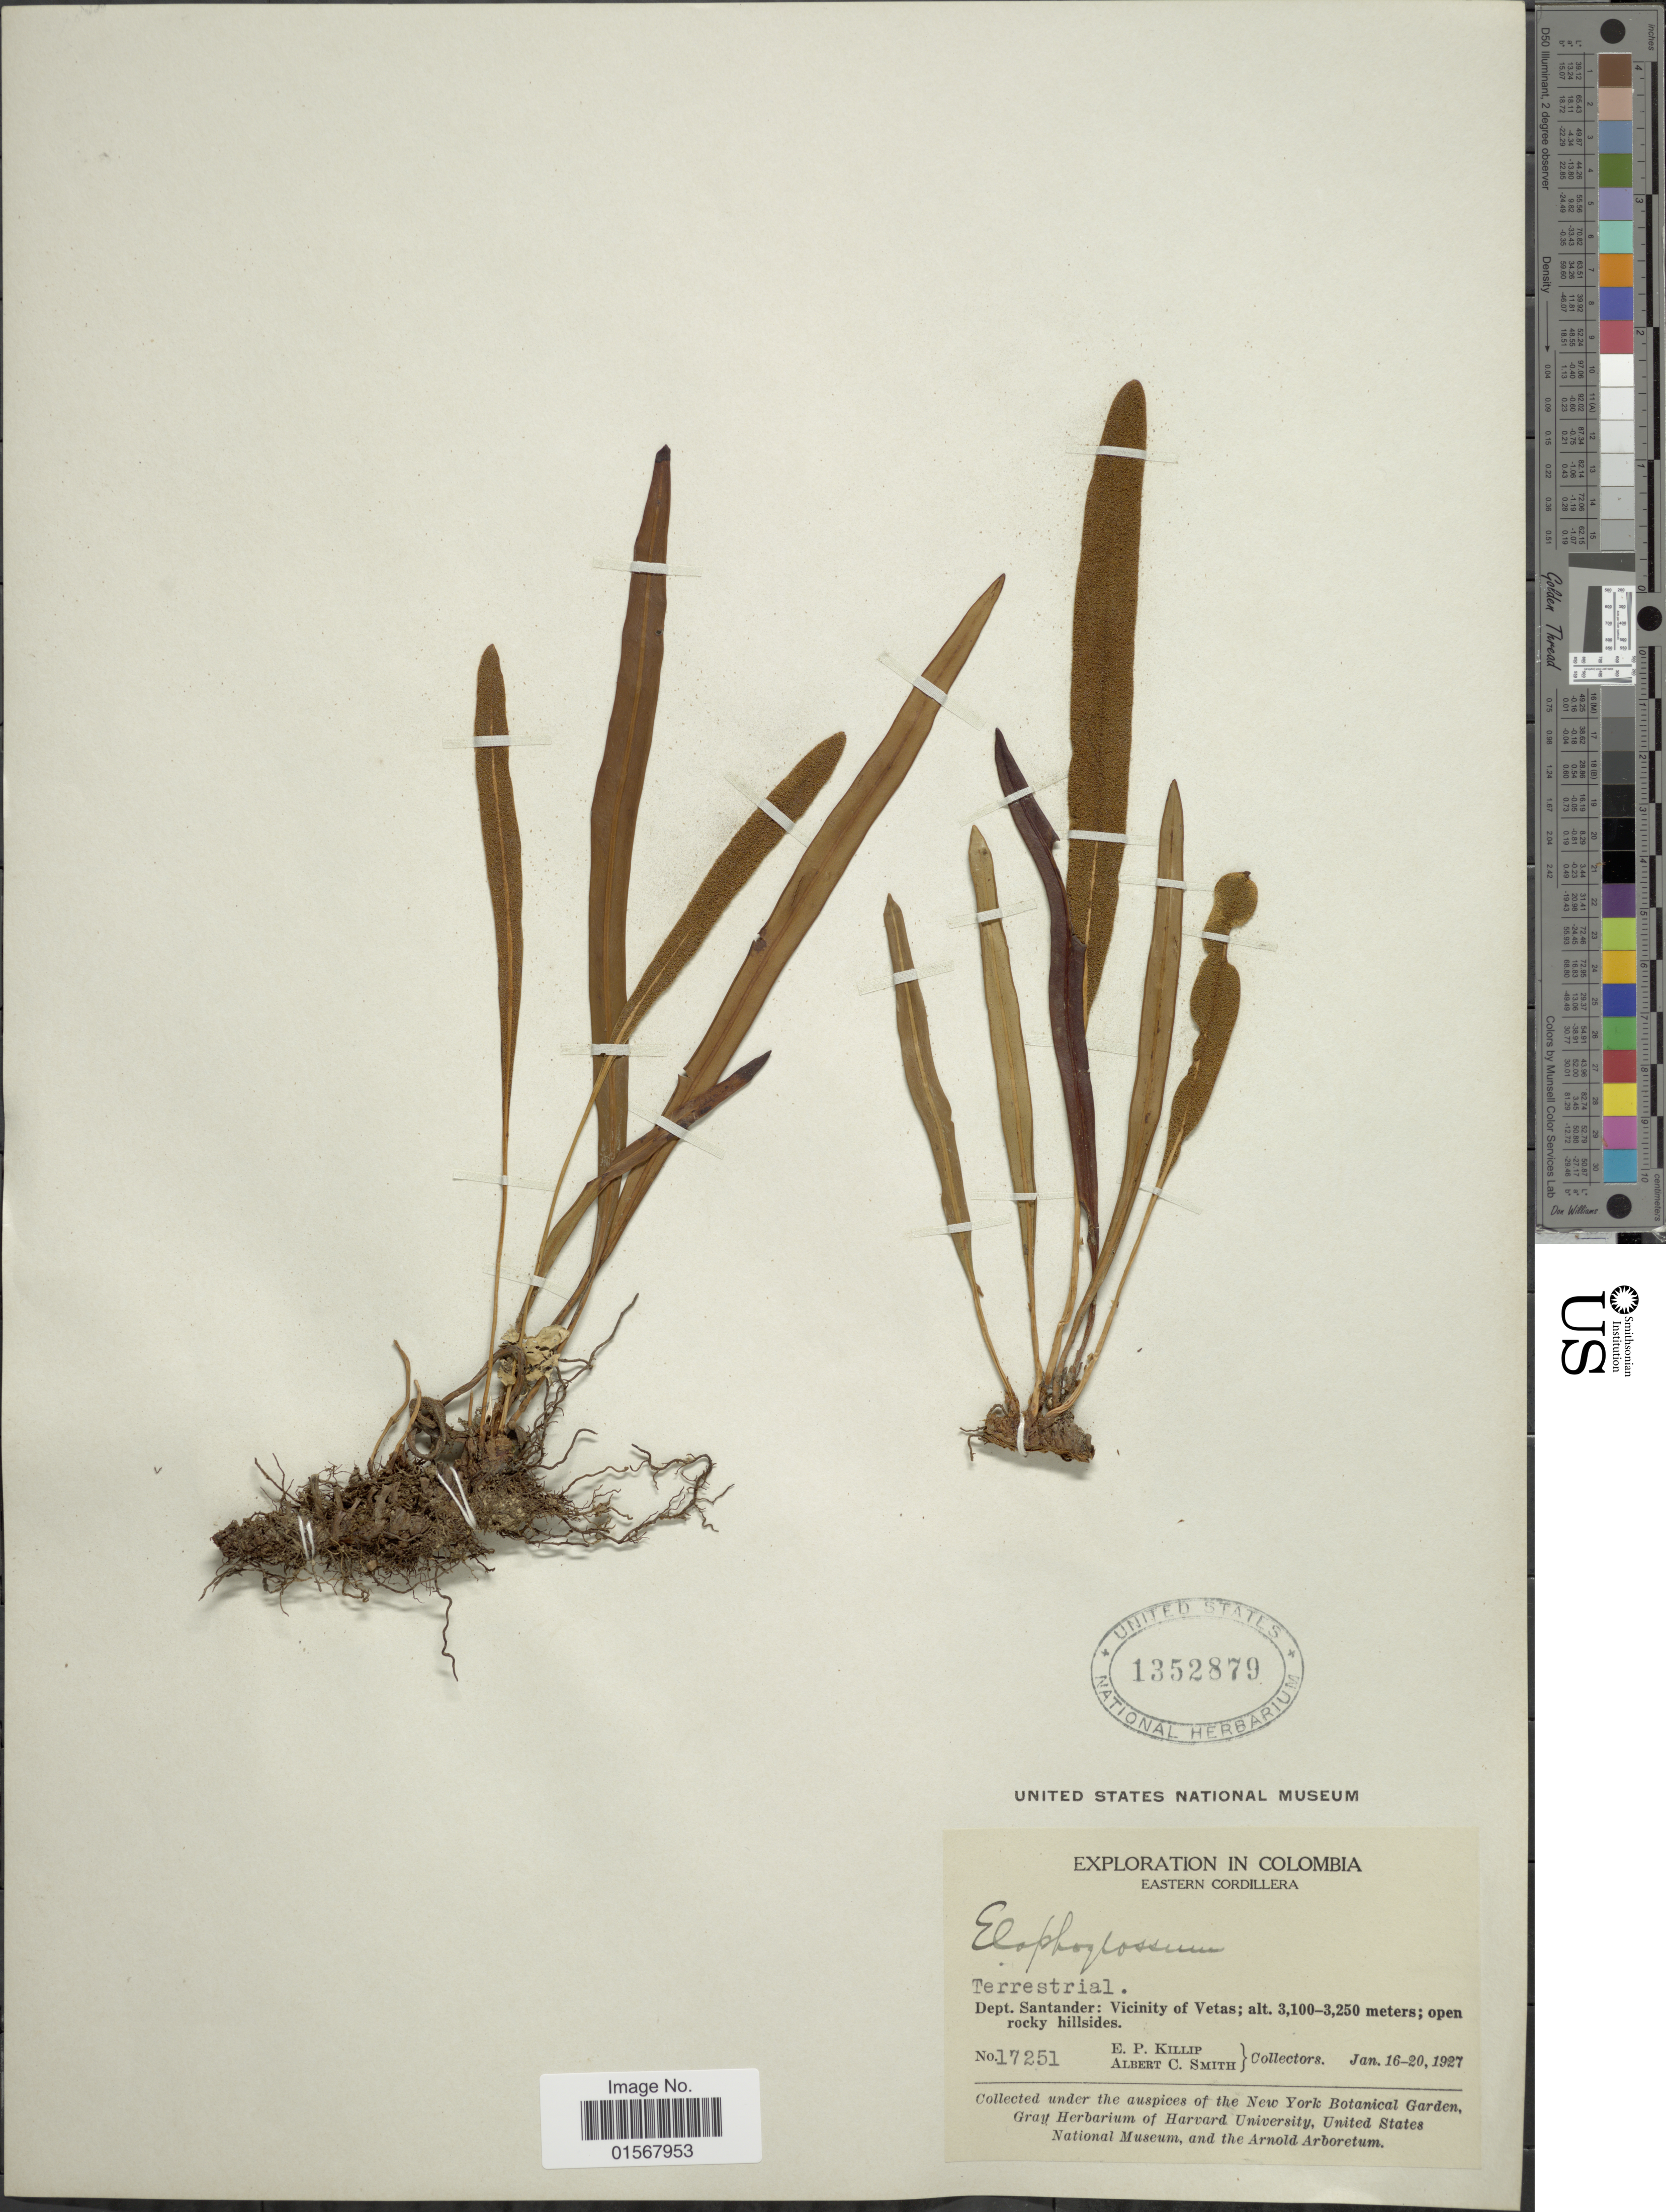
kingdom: Plantae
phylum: Tracheophyta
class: Polypodiopsida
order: Polypodiales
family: Dryopteridaceae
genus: Elaphoglossum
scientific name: Elaphoglossum sp.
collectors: E. P. Killip & A. C. Smith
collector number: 17251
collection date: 1927-01-16/1927-01-20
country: Colombia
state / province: Santander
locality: Eastern Cordillera, Dept. Santander: vicinity of Vetas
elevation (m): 3100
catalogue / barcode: US 1352879